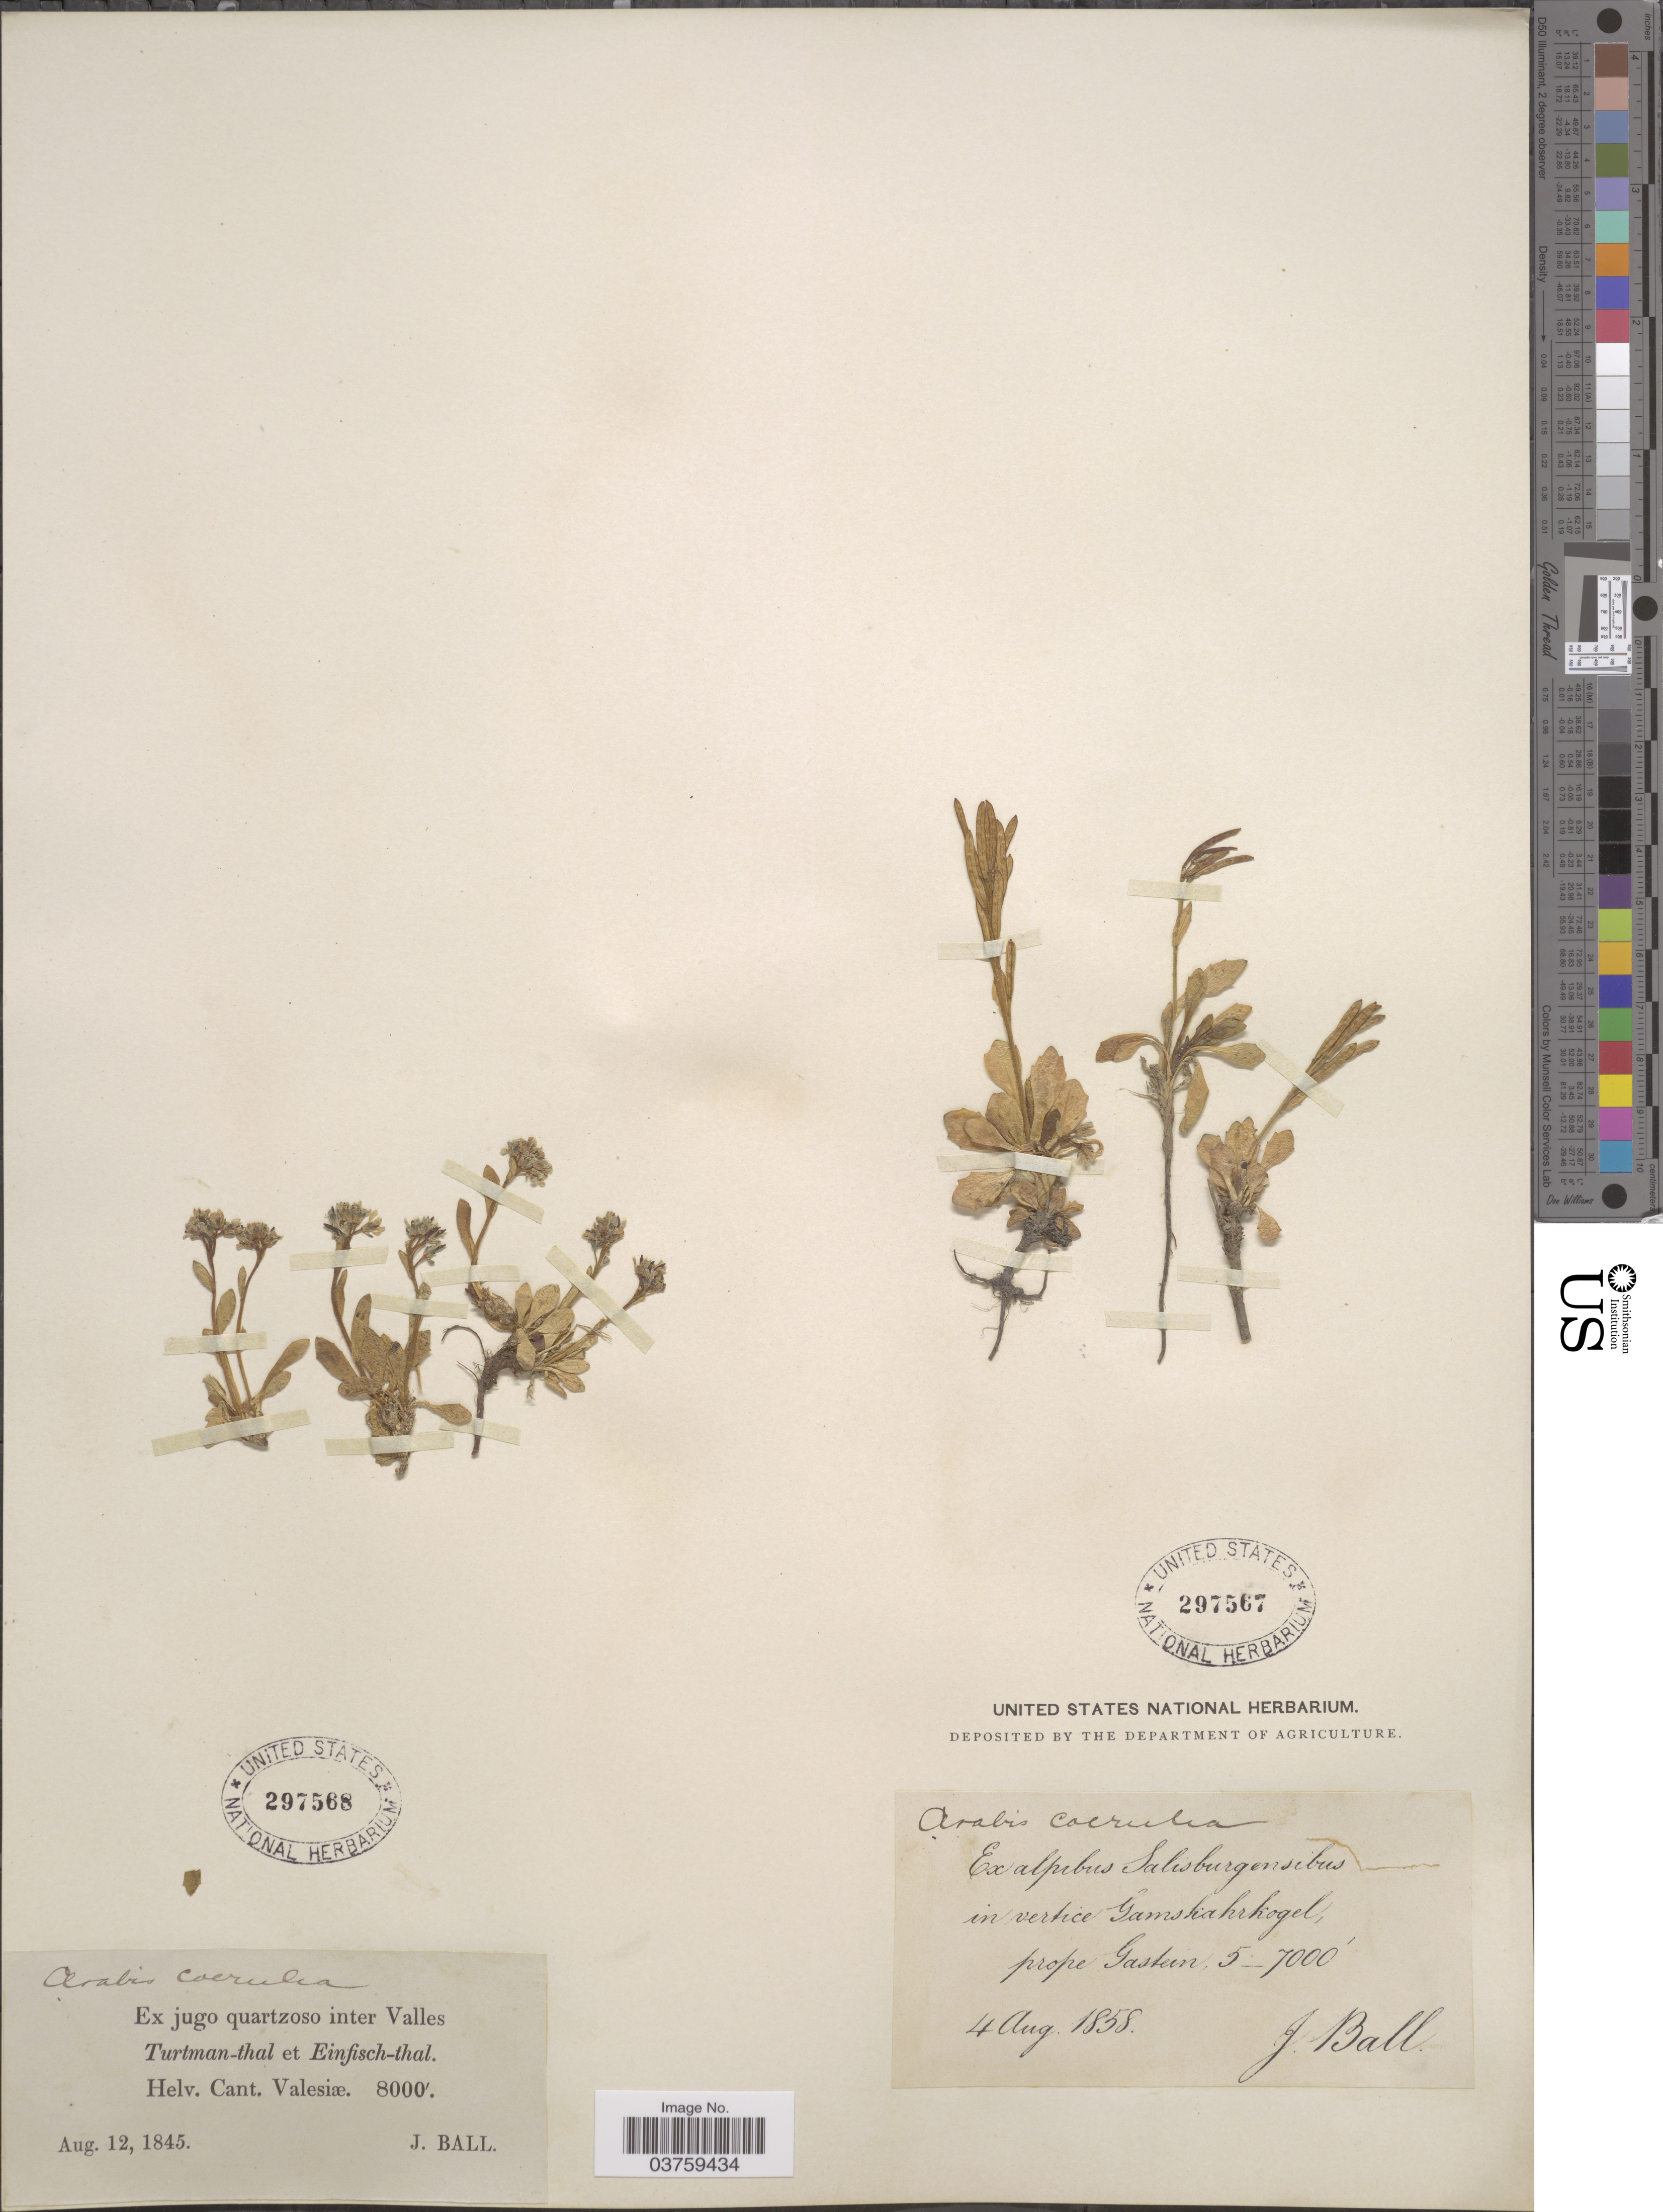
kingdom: Plantae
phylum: Tracheophyta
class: Magnoliopsida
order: Brassicales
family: Brassicaceae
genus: Arabis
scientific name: Arabis caerulea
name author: Haenke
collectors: J. Ball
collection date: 1845-08-12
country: Switzerland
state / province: Valais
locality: Ex jugo quartzoso inter Valles Turtman-thal et Einfisch-thal. Helv. Cant. Valesiæ.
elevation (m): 2438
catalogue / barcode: US 297568-2